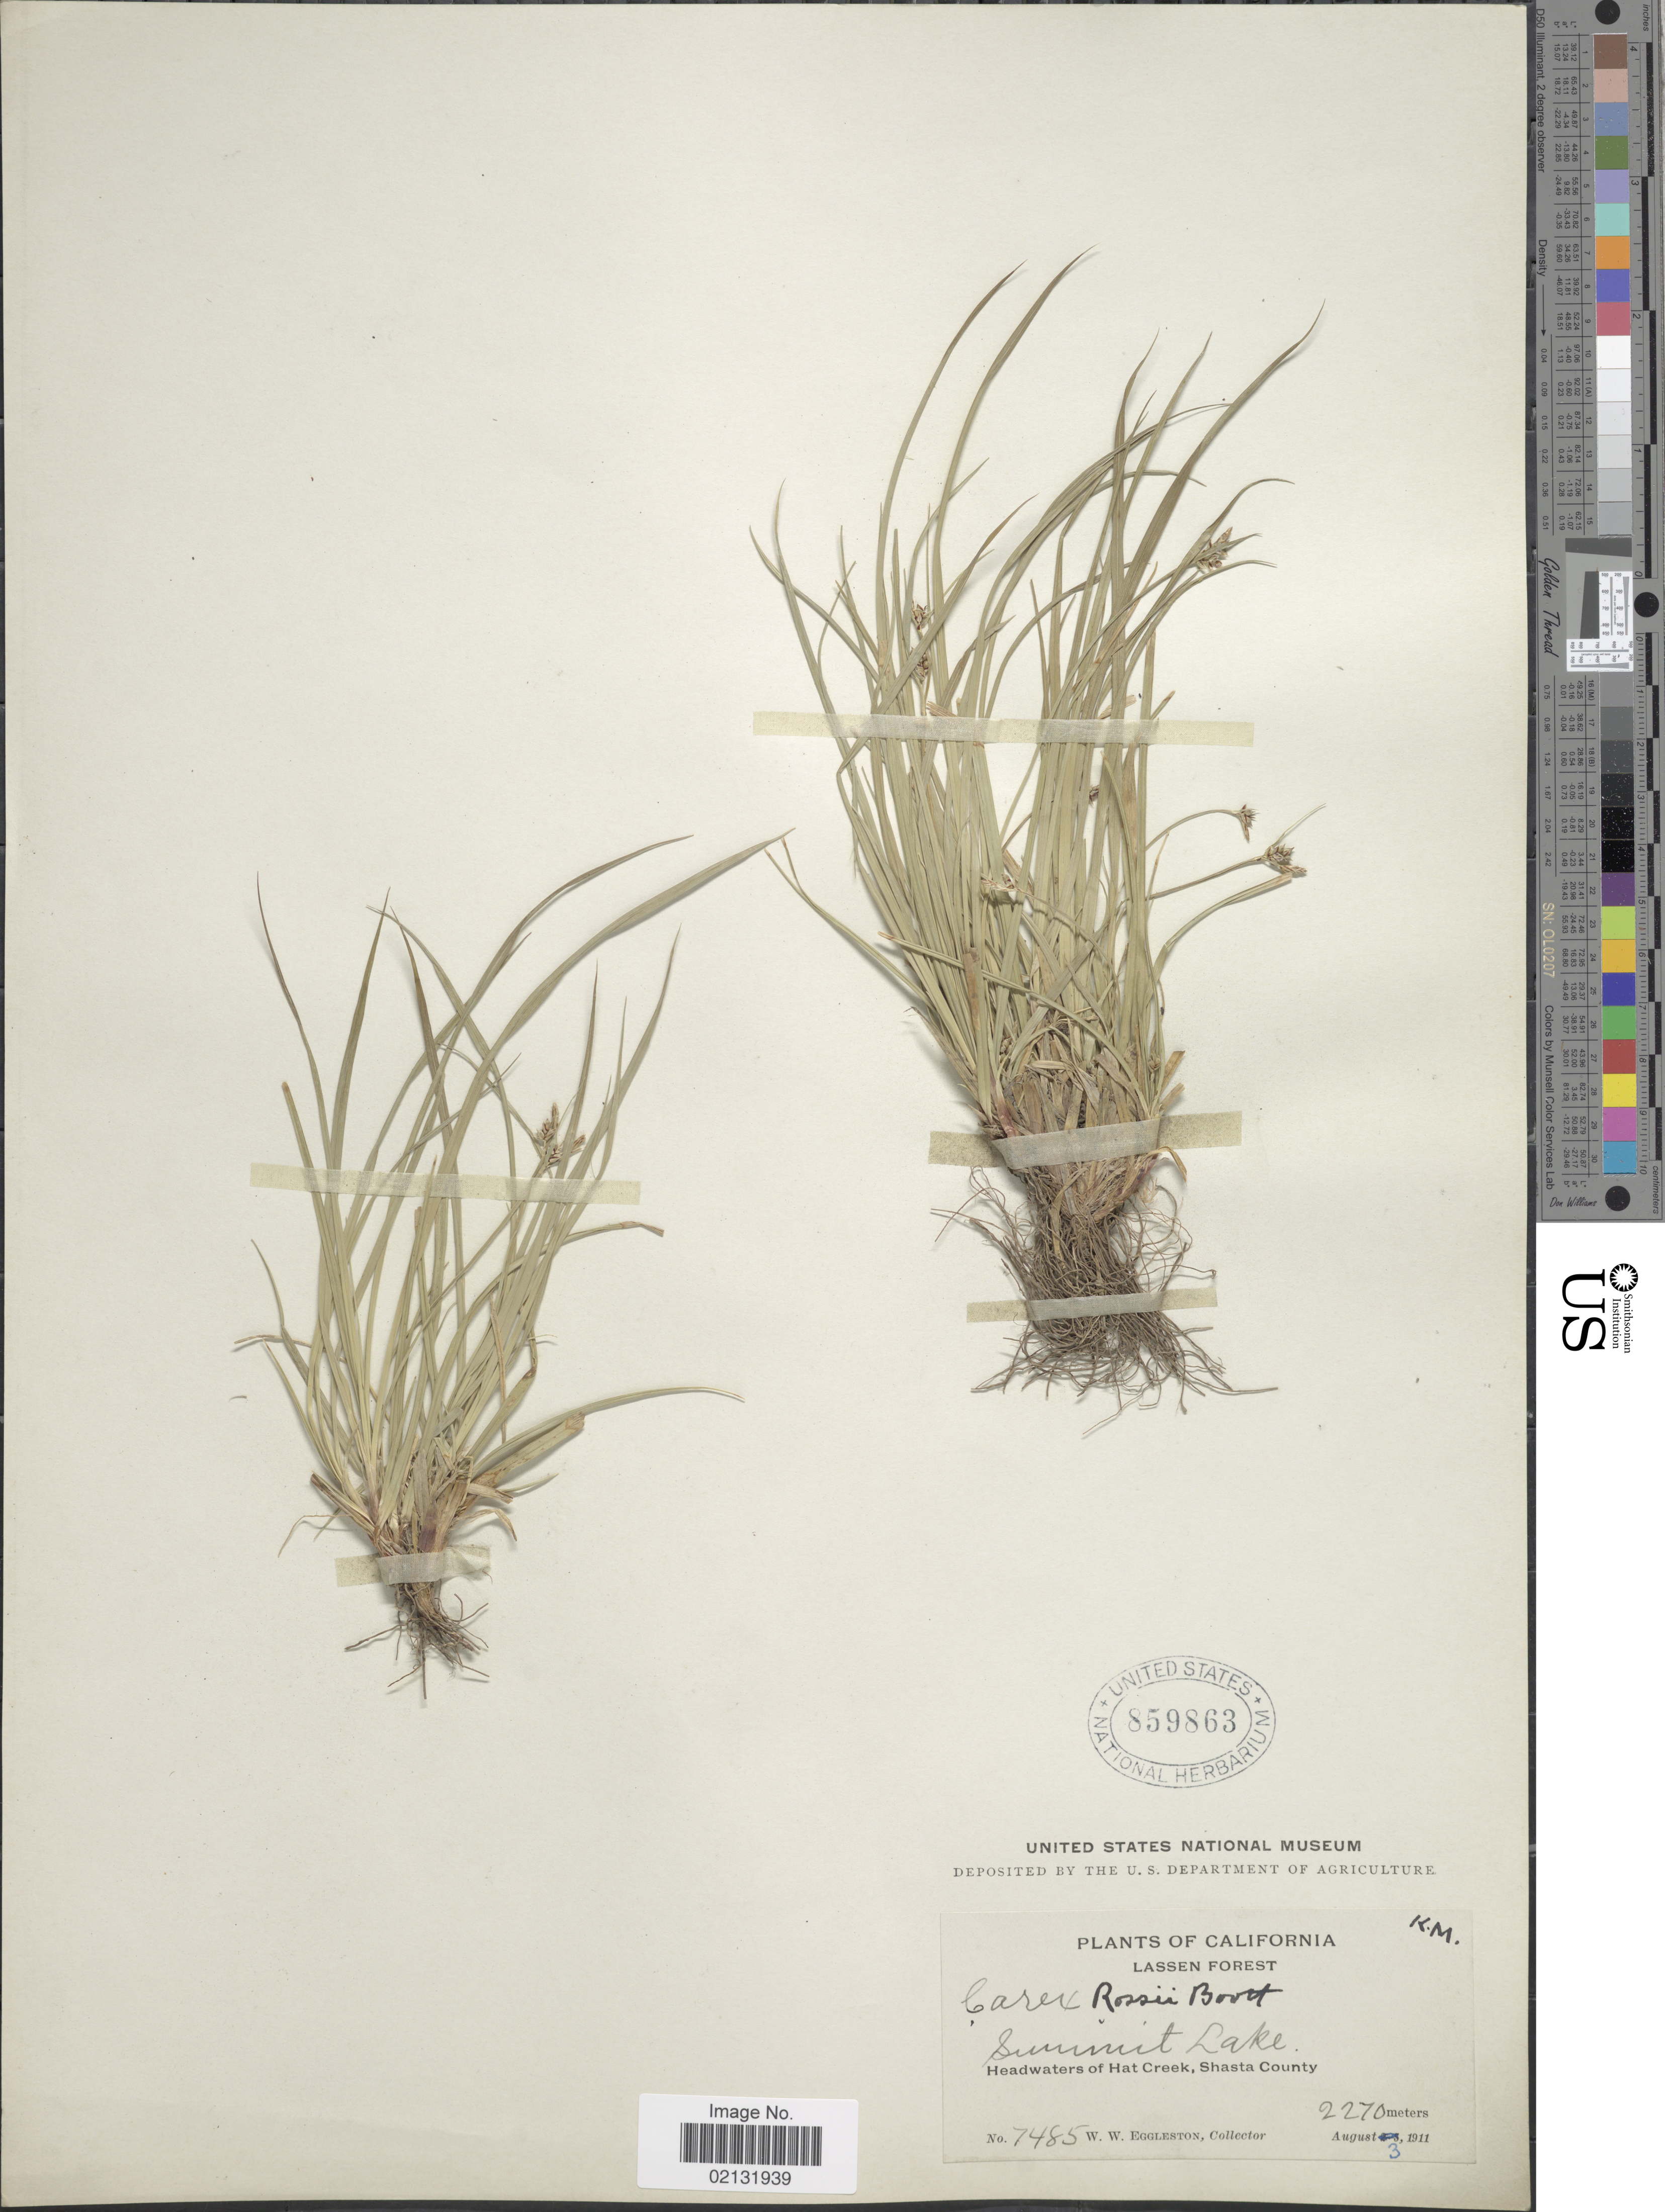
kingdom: Plantae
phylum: Tracheophyta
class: Liliopsida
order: Poales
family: Cyperaceae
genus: Carex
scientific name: Carex rossii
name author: Boott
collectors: W. W. Eggleston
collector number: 7485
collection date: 1911-08-03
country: United States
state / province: California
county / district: Shasta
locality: Lassen Forest, Summit Lake, Headwaters of Hat Creek, Shasta County.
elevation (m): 2270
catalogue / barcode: US 859863